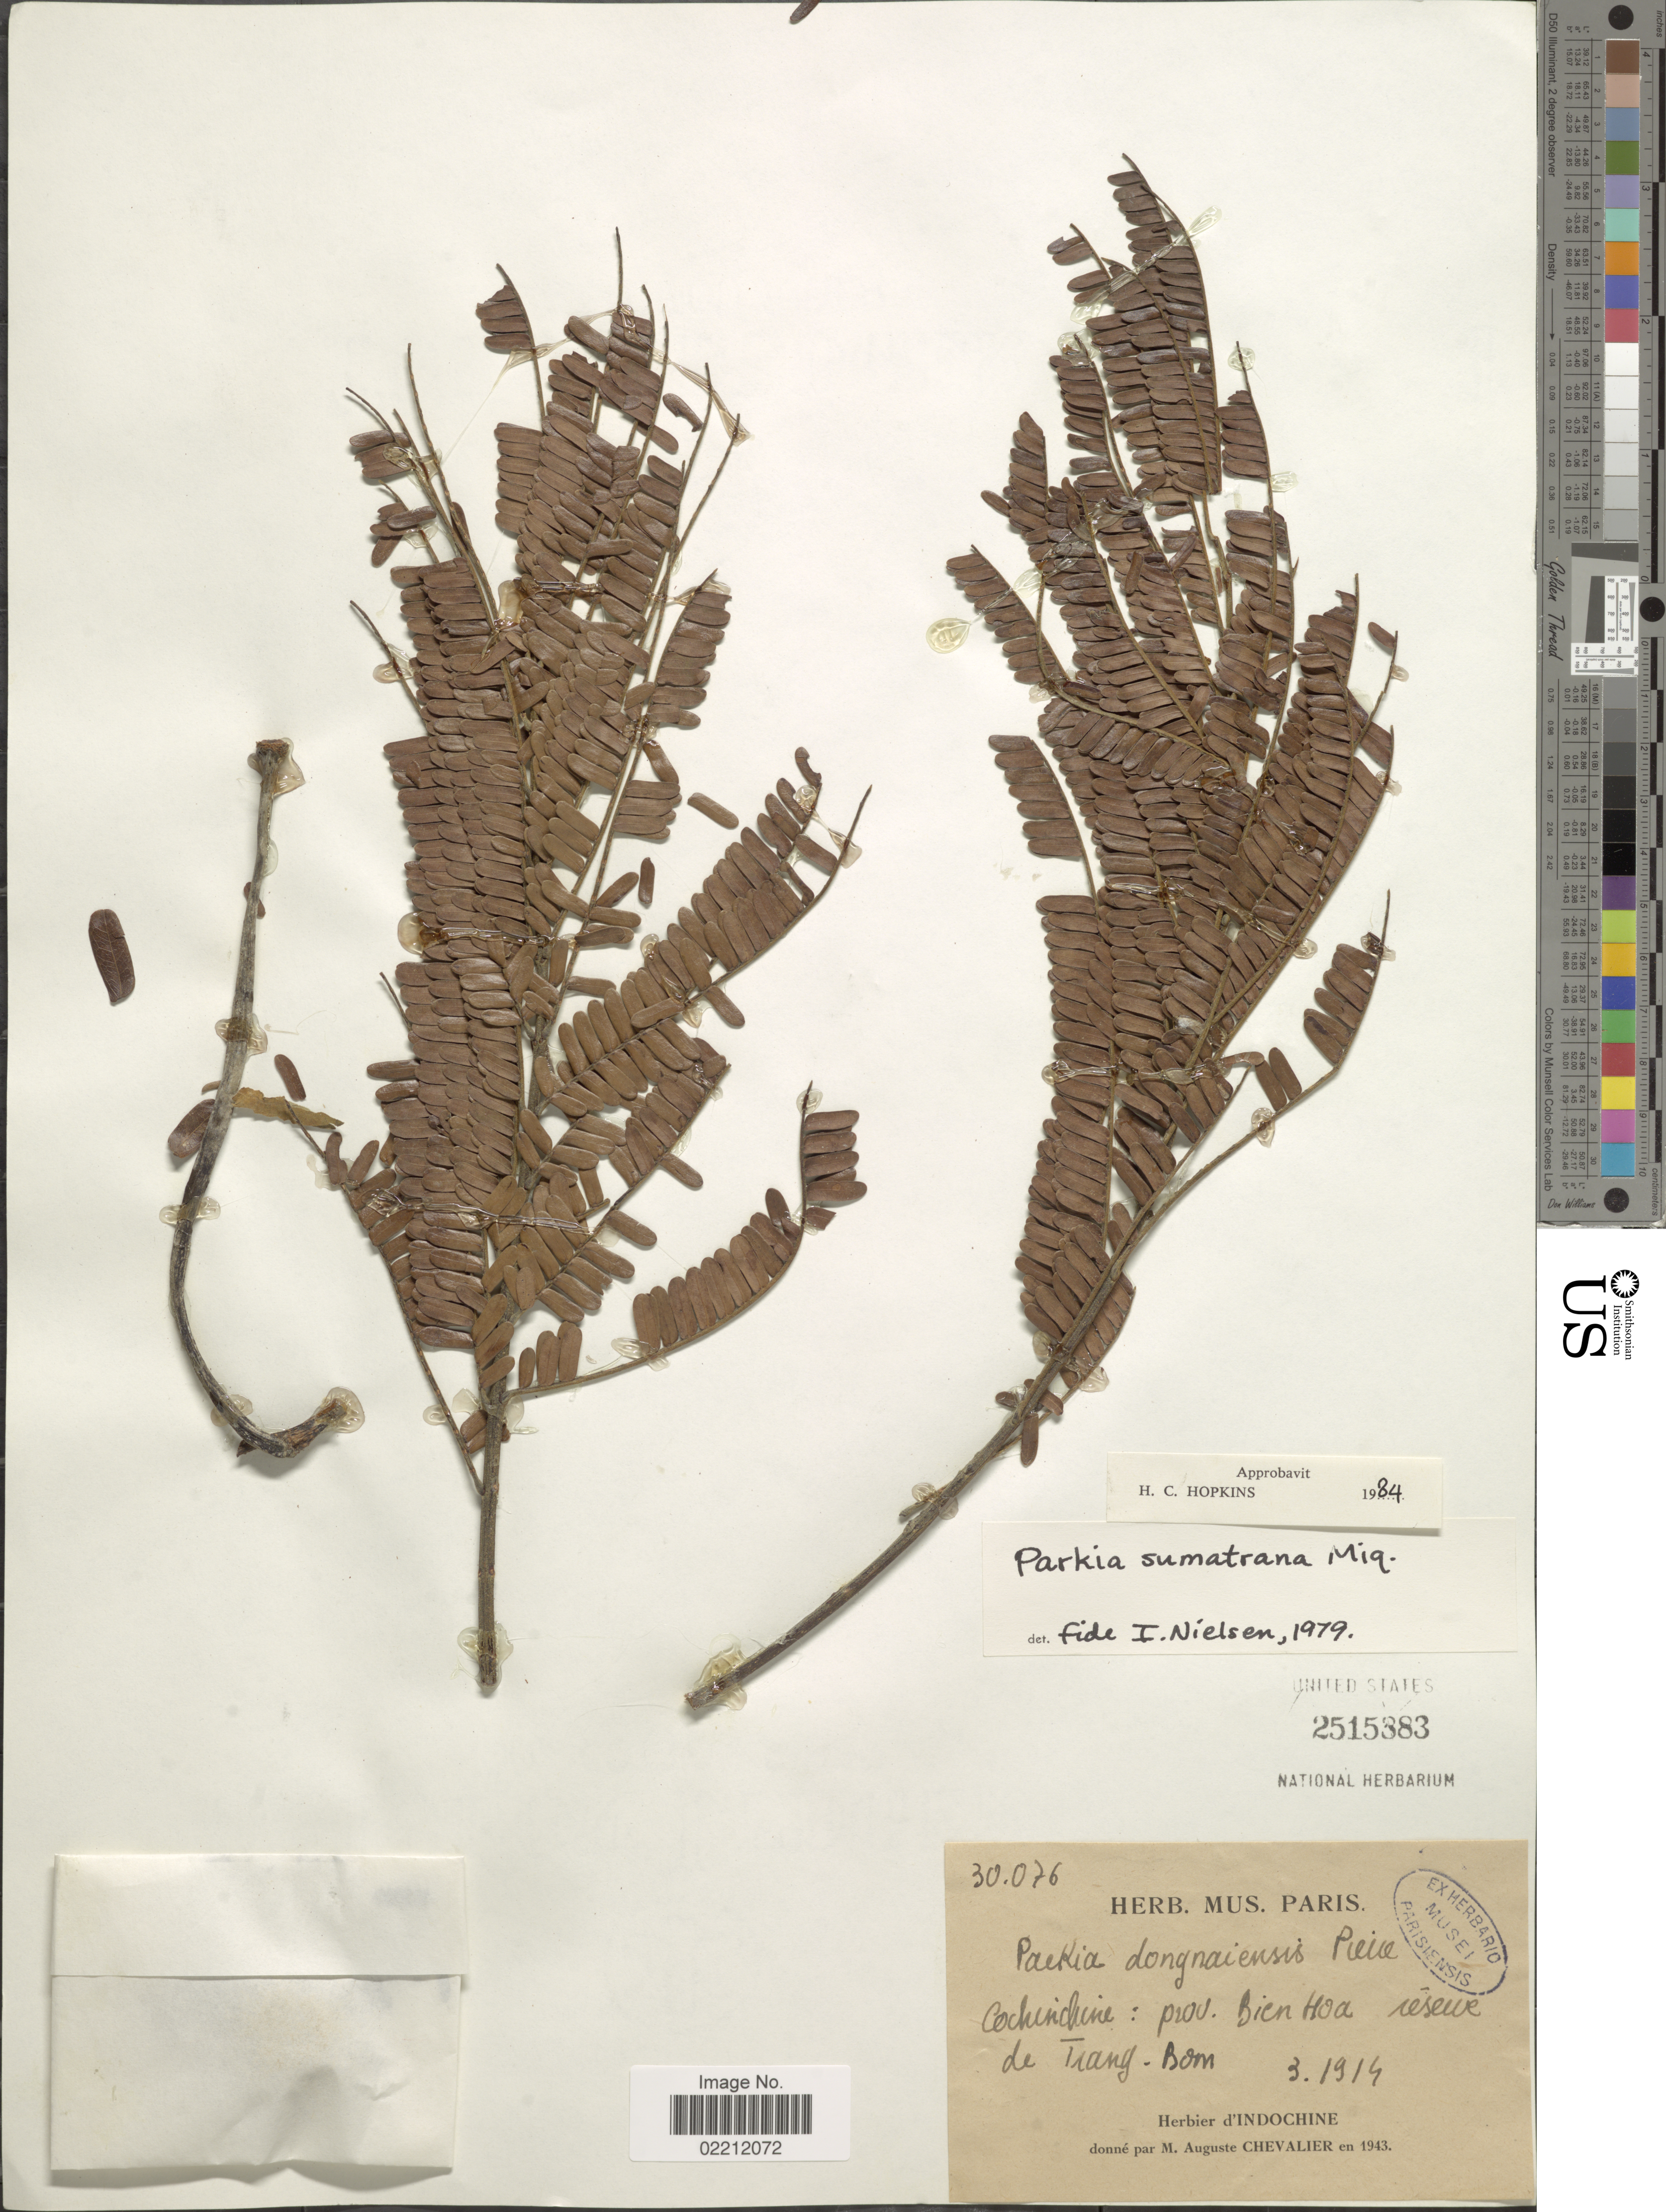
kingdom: Plantae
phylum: Tracheophyta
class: Magnoliopsida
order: Fabales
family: Fabaceae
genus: Parkia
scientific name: Parkia sumatrana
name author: Miq.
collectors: ex herb. Mus. Paris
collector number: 30076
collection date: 1914-03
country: Vietnam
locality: Cochinchine: prov. Bien Hoa reserve de Trang - Bom.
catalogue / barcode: US 2515883